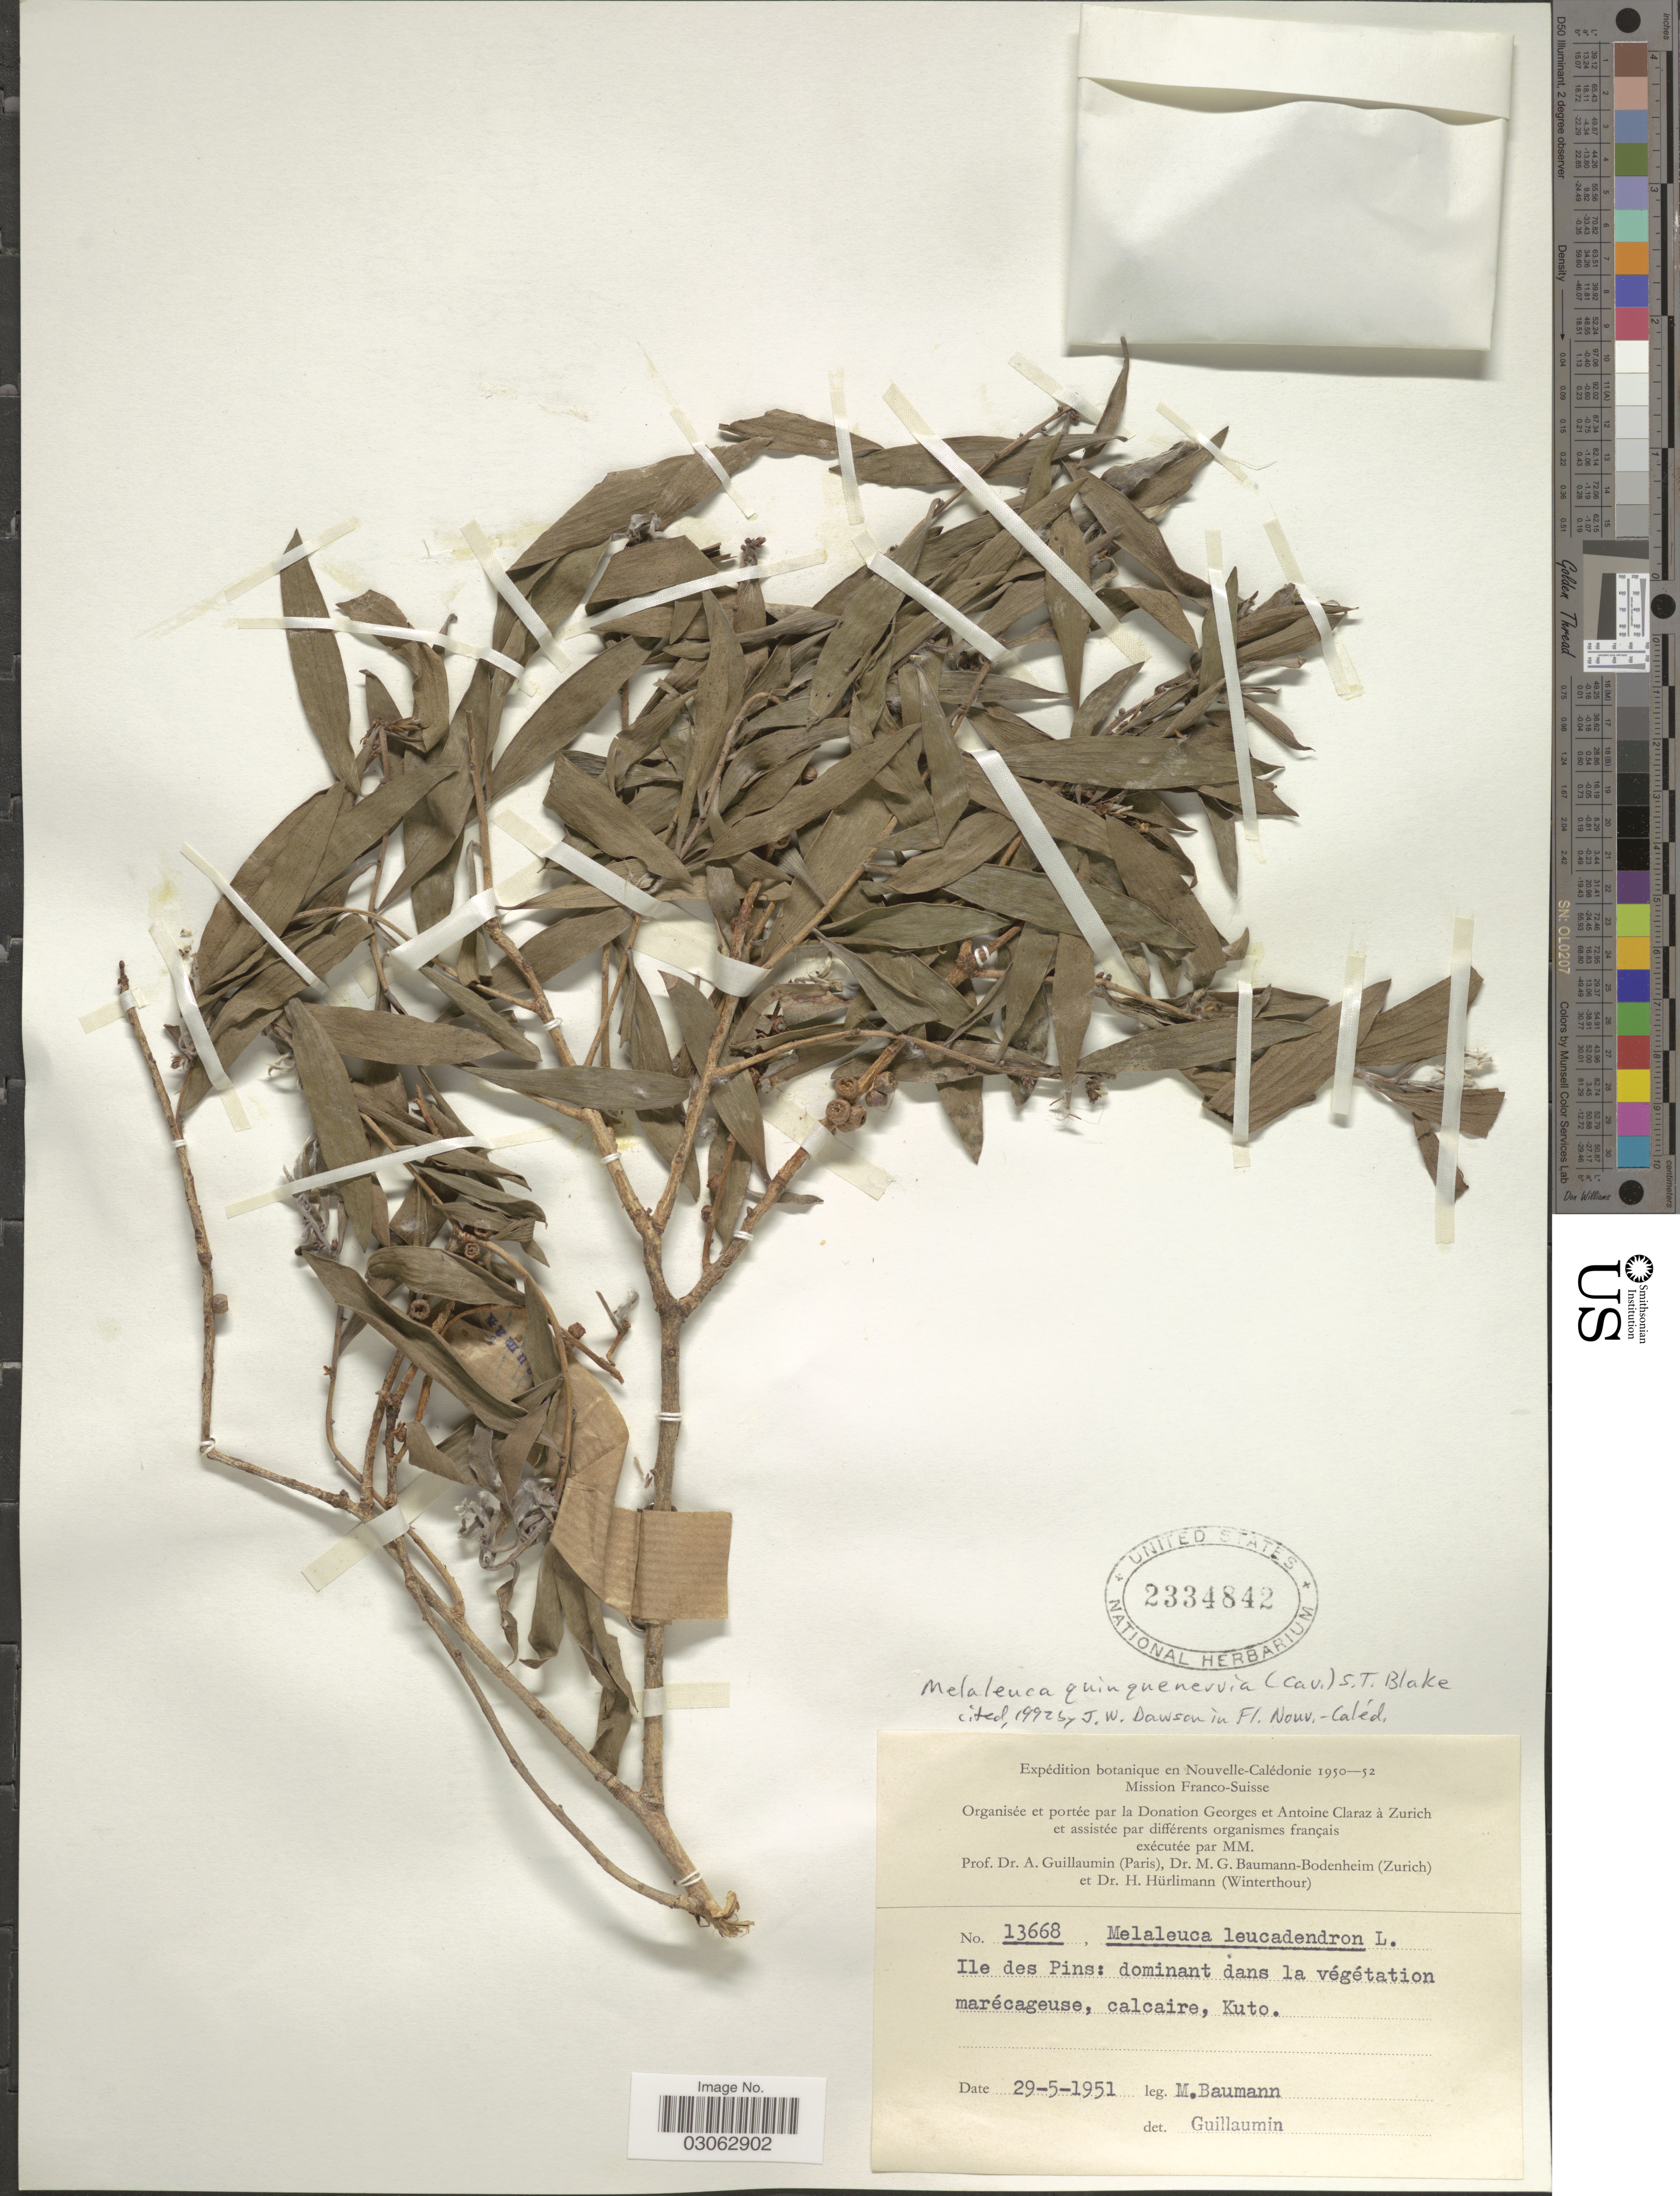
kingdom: Plantae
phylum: Tracheophyta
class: Magnoliopsida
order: Myrtales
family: Myrtaceae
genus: Melaleuca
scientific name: Melaleuca quinquenervia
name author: (Cav.) S.T. Blake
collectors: M. Baumann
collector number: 13668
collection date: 1951-05-29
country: New Caledonia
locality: Ile des Pins: dominant dans la végétation marécaguese, calcaire, Kuto.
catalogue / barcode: US 2334842